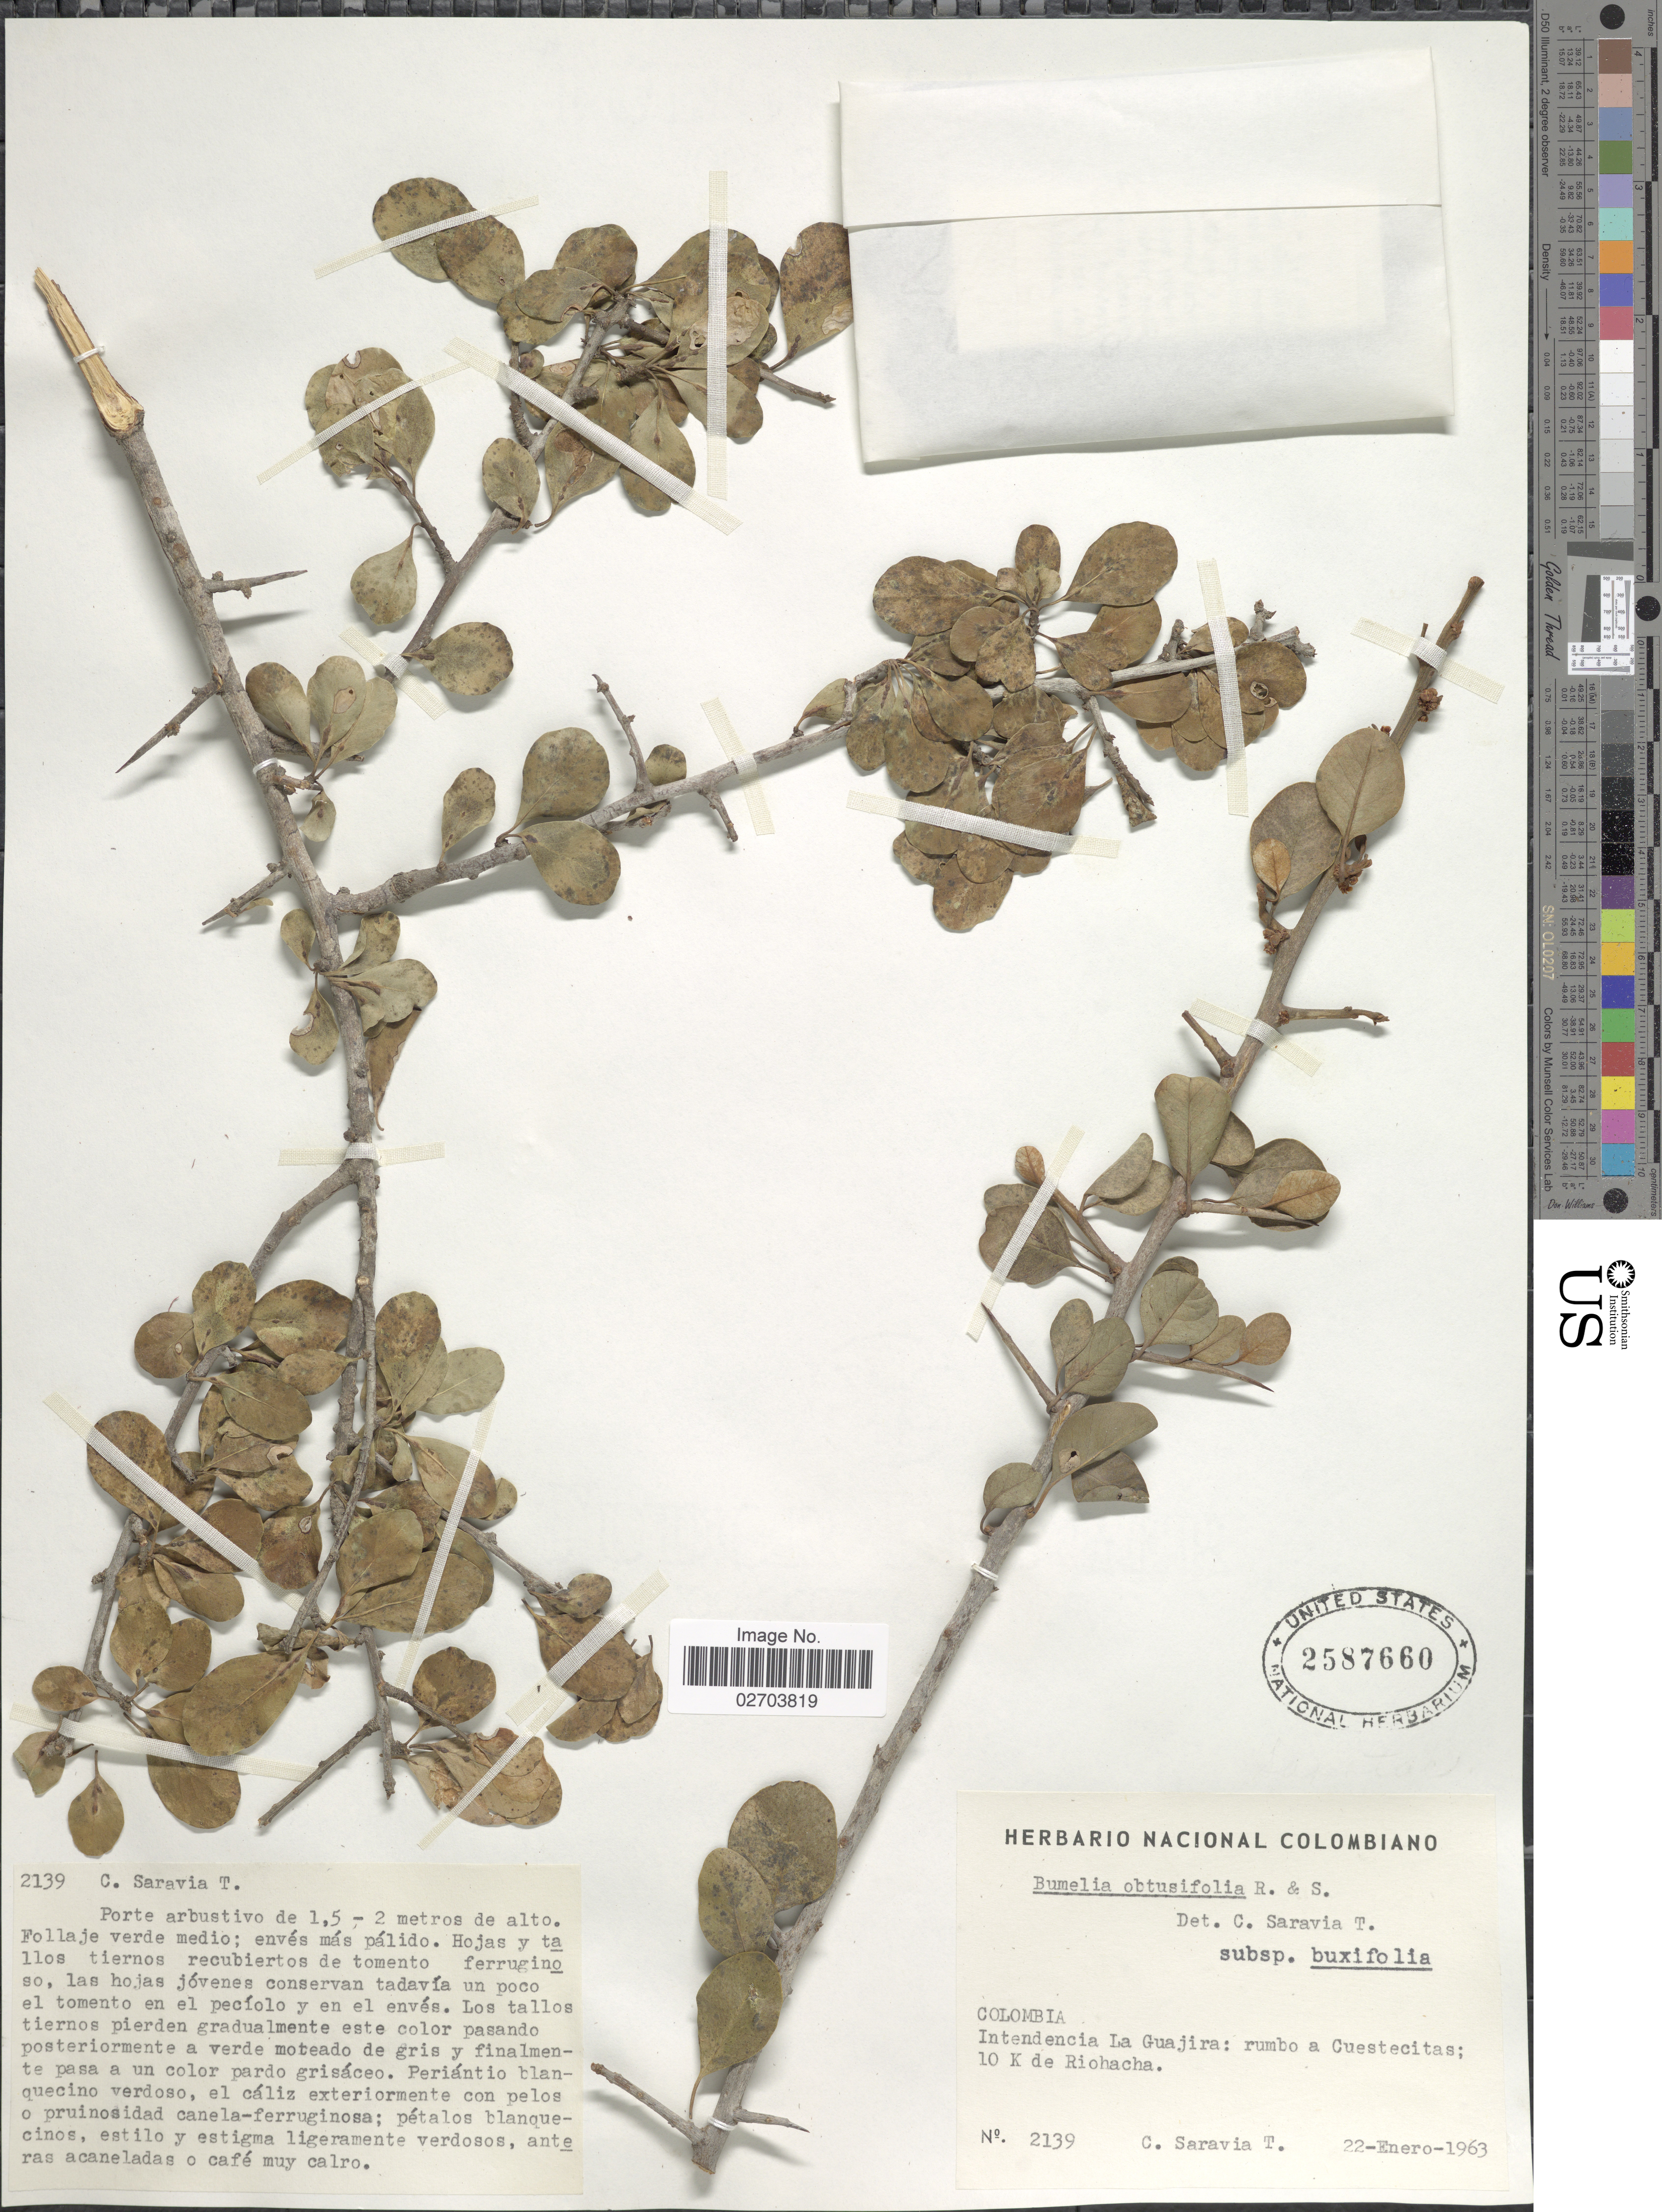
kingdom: Plantae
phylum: Tracheophyta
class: Magnoliopsida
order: Ericales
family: Sapotaceae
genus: Sideroxylon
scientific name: Sideroxylon obtusifolium subsp. buxifolium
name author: (Roem. & Schult.) T.D. Penn.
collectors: C. Saravia T.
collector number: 2139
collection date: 1963-01-22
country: Colombia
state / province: La Guajira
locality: Intendencia La Guajira: rumbo a Cuestecitas; 10 K de Riohacha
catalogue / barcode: US 2587660